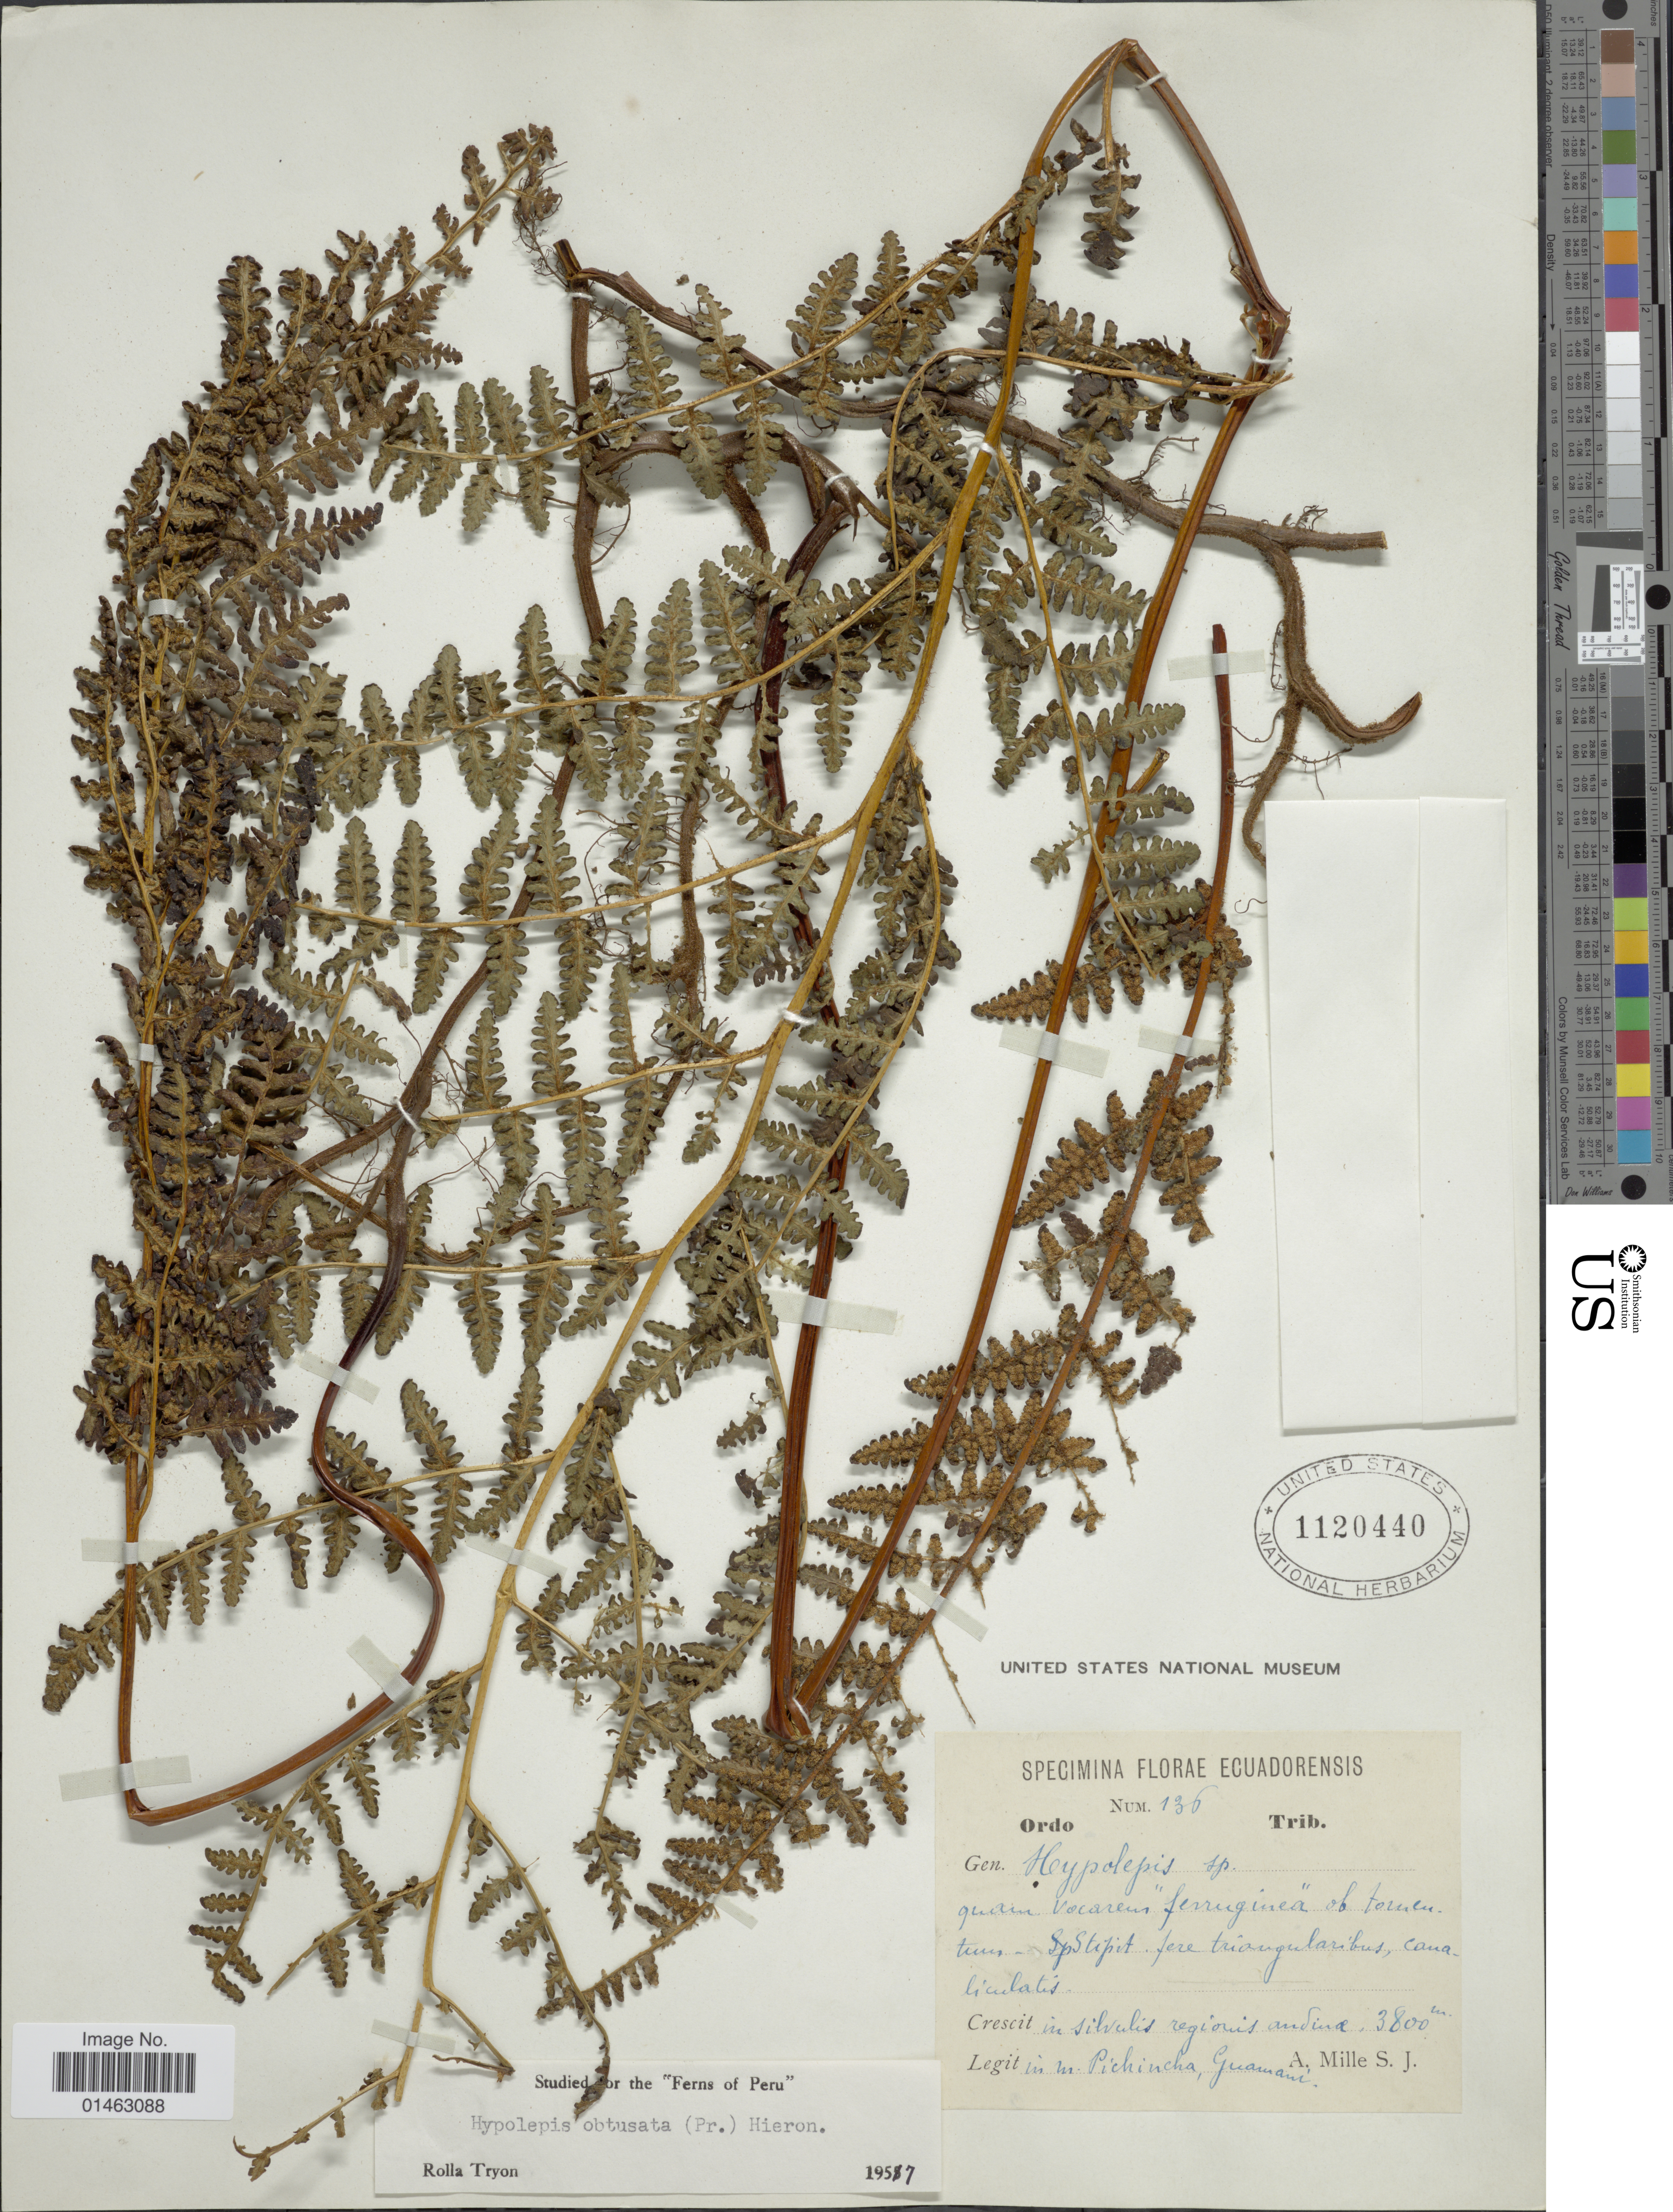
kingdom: Plantae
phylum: Tracheophyta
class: Polypodiopsida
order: Polypodiales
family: Dennstaedtiaceae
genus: Hypolepis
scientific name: Hypolepis obtusata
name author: (C. Presl) Hieron.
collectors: A. Mille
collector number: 136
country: Ecuador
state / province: Pichincha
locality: In silvulis regionis andina, in Pichincha, Guamaní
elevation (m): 3800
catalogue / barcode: US 1120440